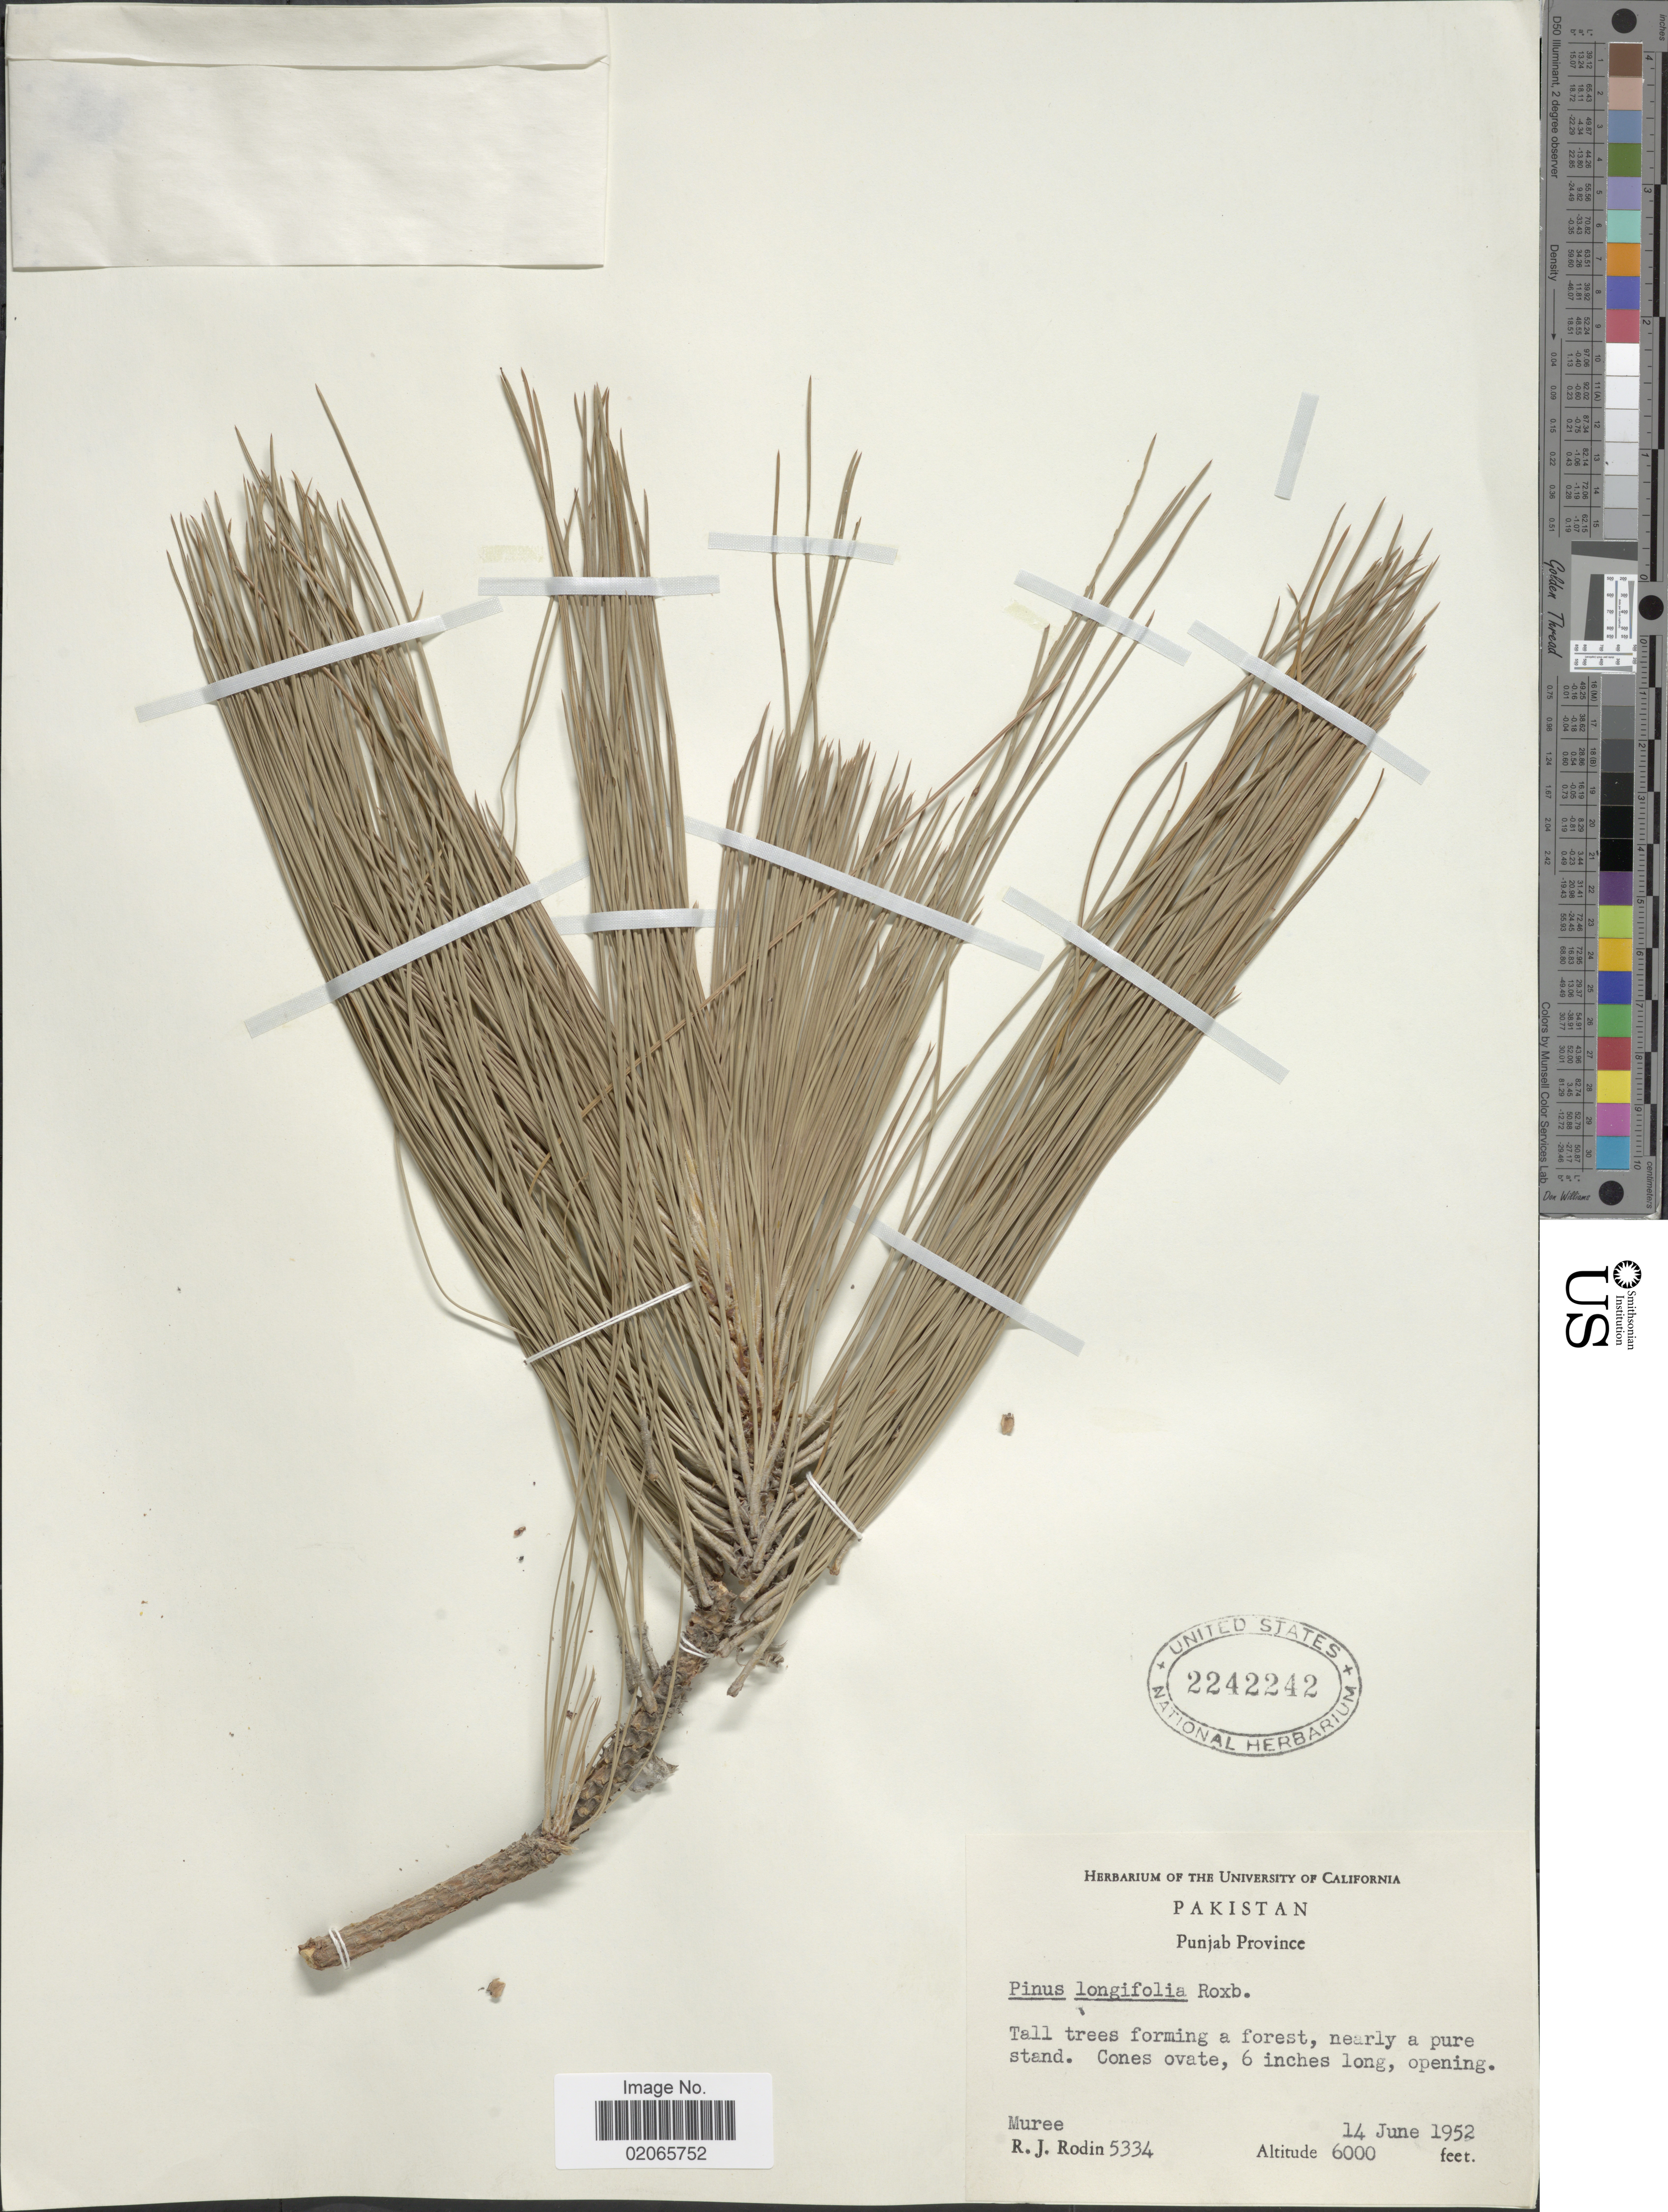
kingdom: Plantae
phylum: Tracheophyta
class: Pinopsida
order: Pinales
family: Pinaceae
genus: Pinus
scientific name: Pinus roxburghii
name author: Sarg.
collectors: R. J. Rodin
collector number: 5334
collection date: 1952-06-14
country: Pakistan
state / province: Punjab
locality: Punjab Province, Muree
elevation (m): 1829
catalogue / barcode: US 2242242